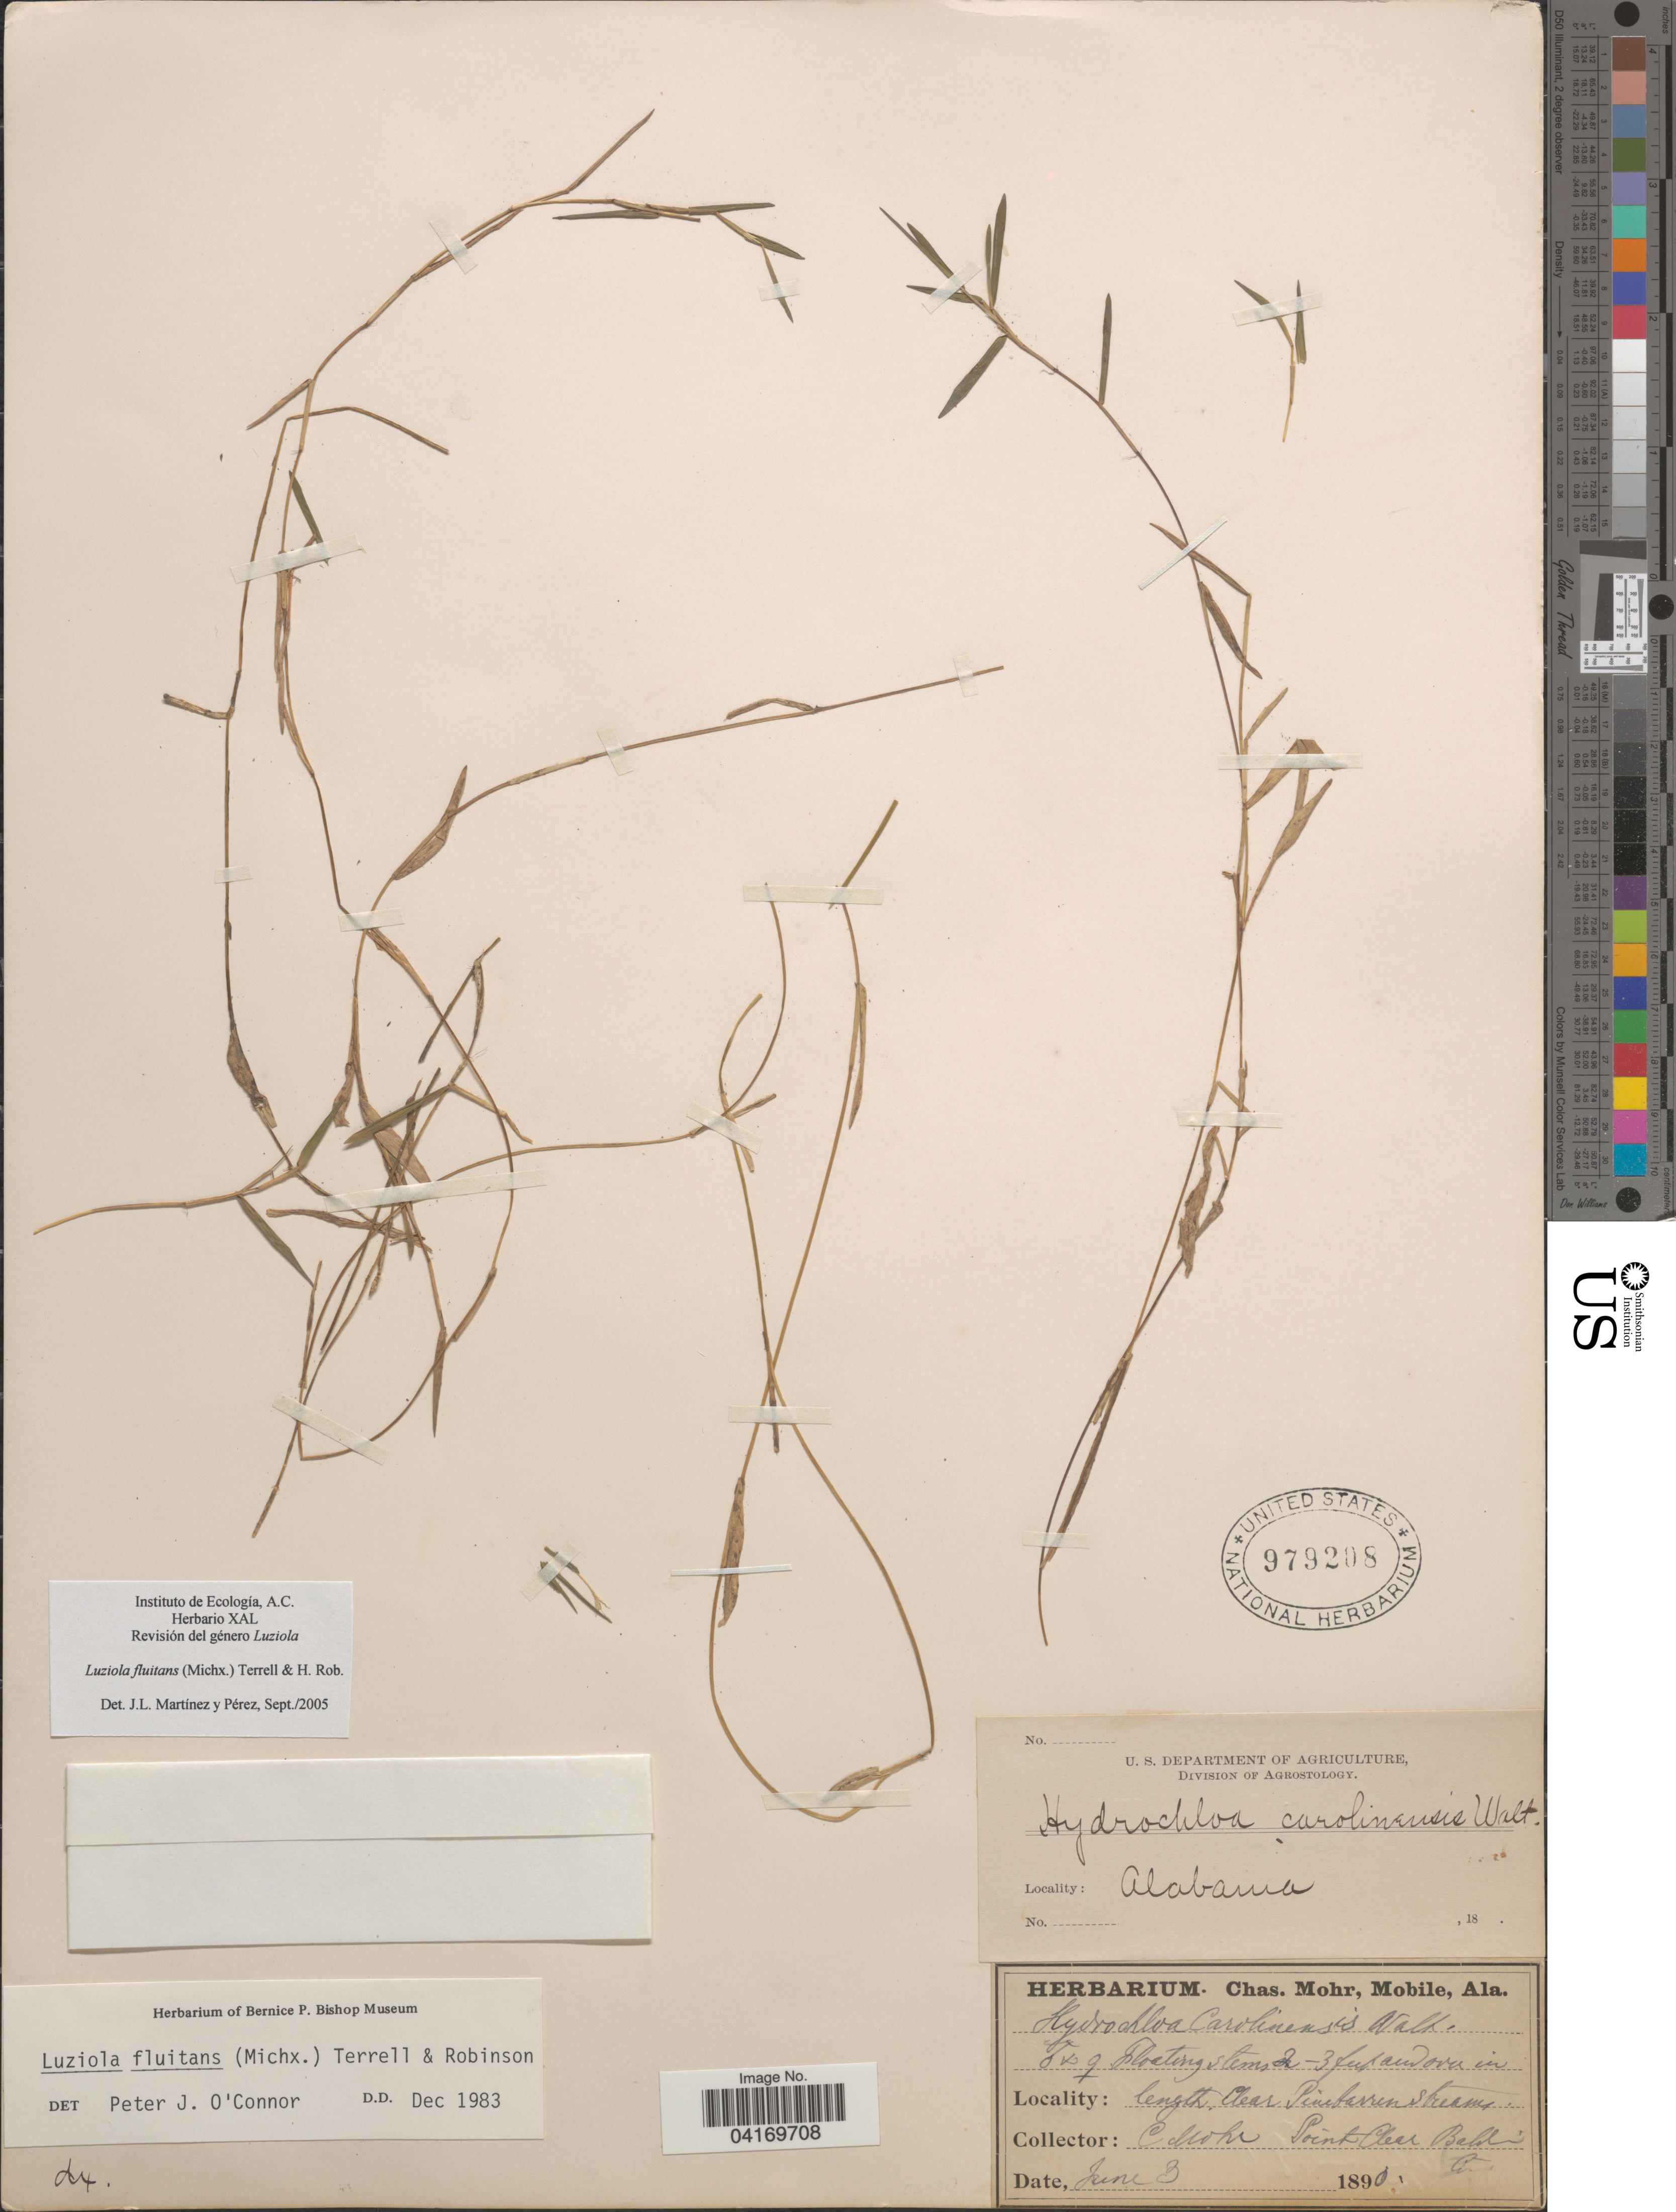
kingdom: Plantae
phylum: Tracheophyta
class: Liliopsida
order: Poales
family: Poaceae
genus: Luziola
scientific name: Luziola fluitans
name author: (Michx.) Terrell & H. Rob.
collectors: Mohr, C. T. (herbarium)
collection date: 1890-06-03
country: United States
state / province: Alabama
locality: Point Clear Bald Co.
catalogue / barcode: US 979208